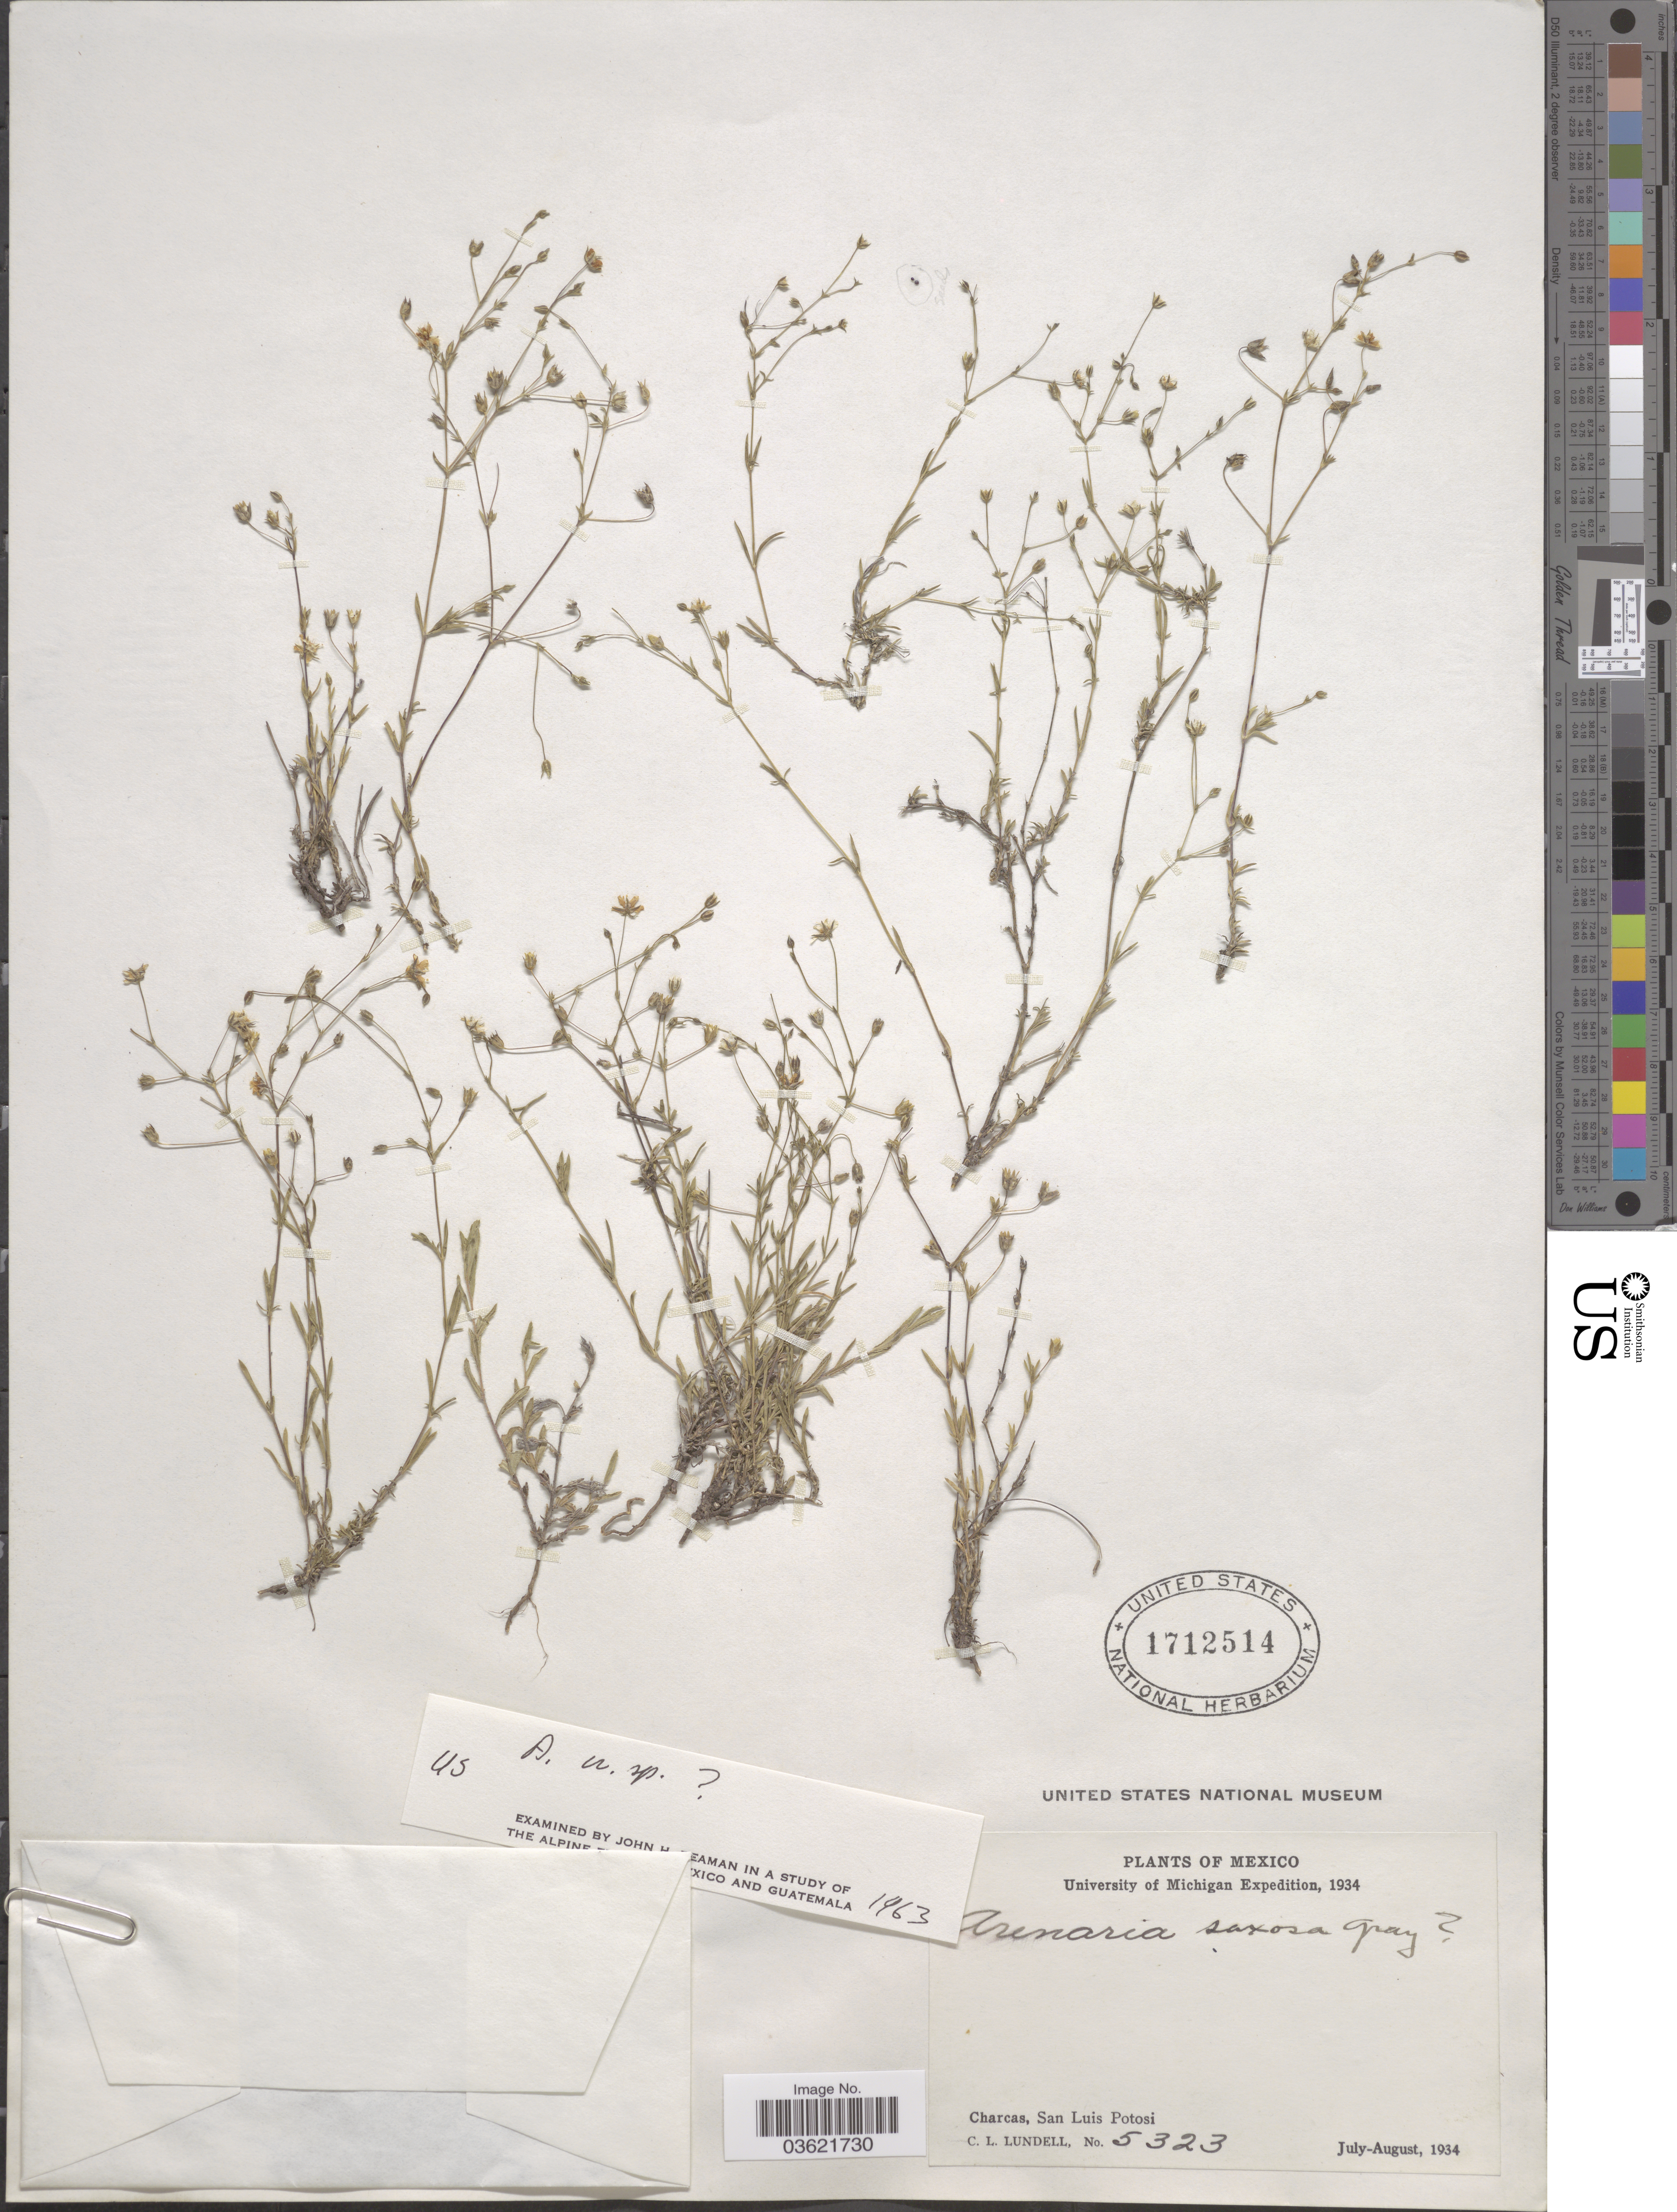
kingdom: Plantae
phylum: Tracheophyta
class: Magnoliopsida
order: Caryophyllales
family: Caryophyllaceae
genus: Arenaria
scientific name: Arenaria sp.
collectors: C. L. Lundell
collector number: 5323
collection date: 1934-07/1934-08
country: Mexico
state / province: San Luis Potosí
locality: Charcas.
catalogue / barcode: US 1712514